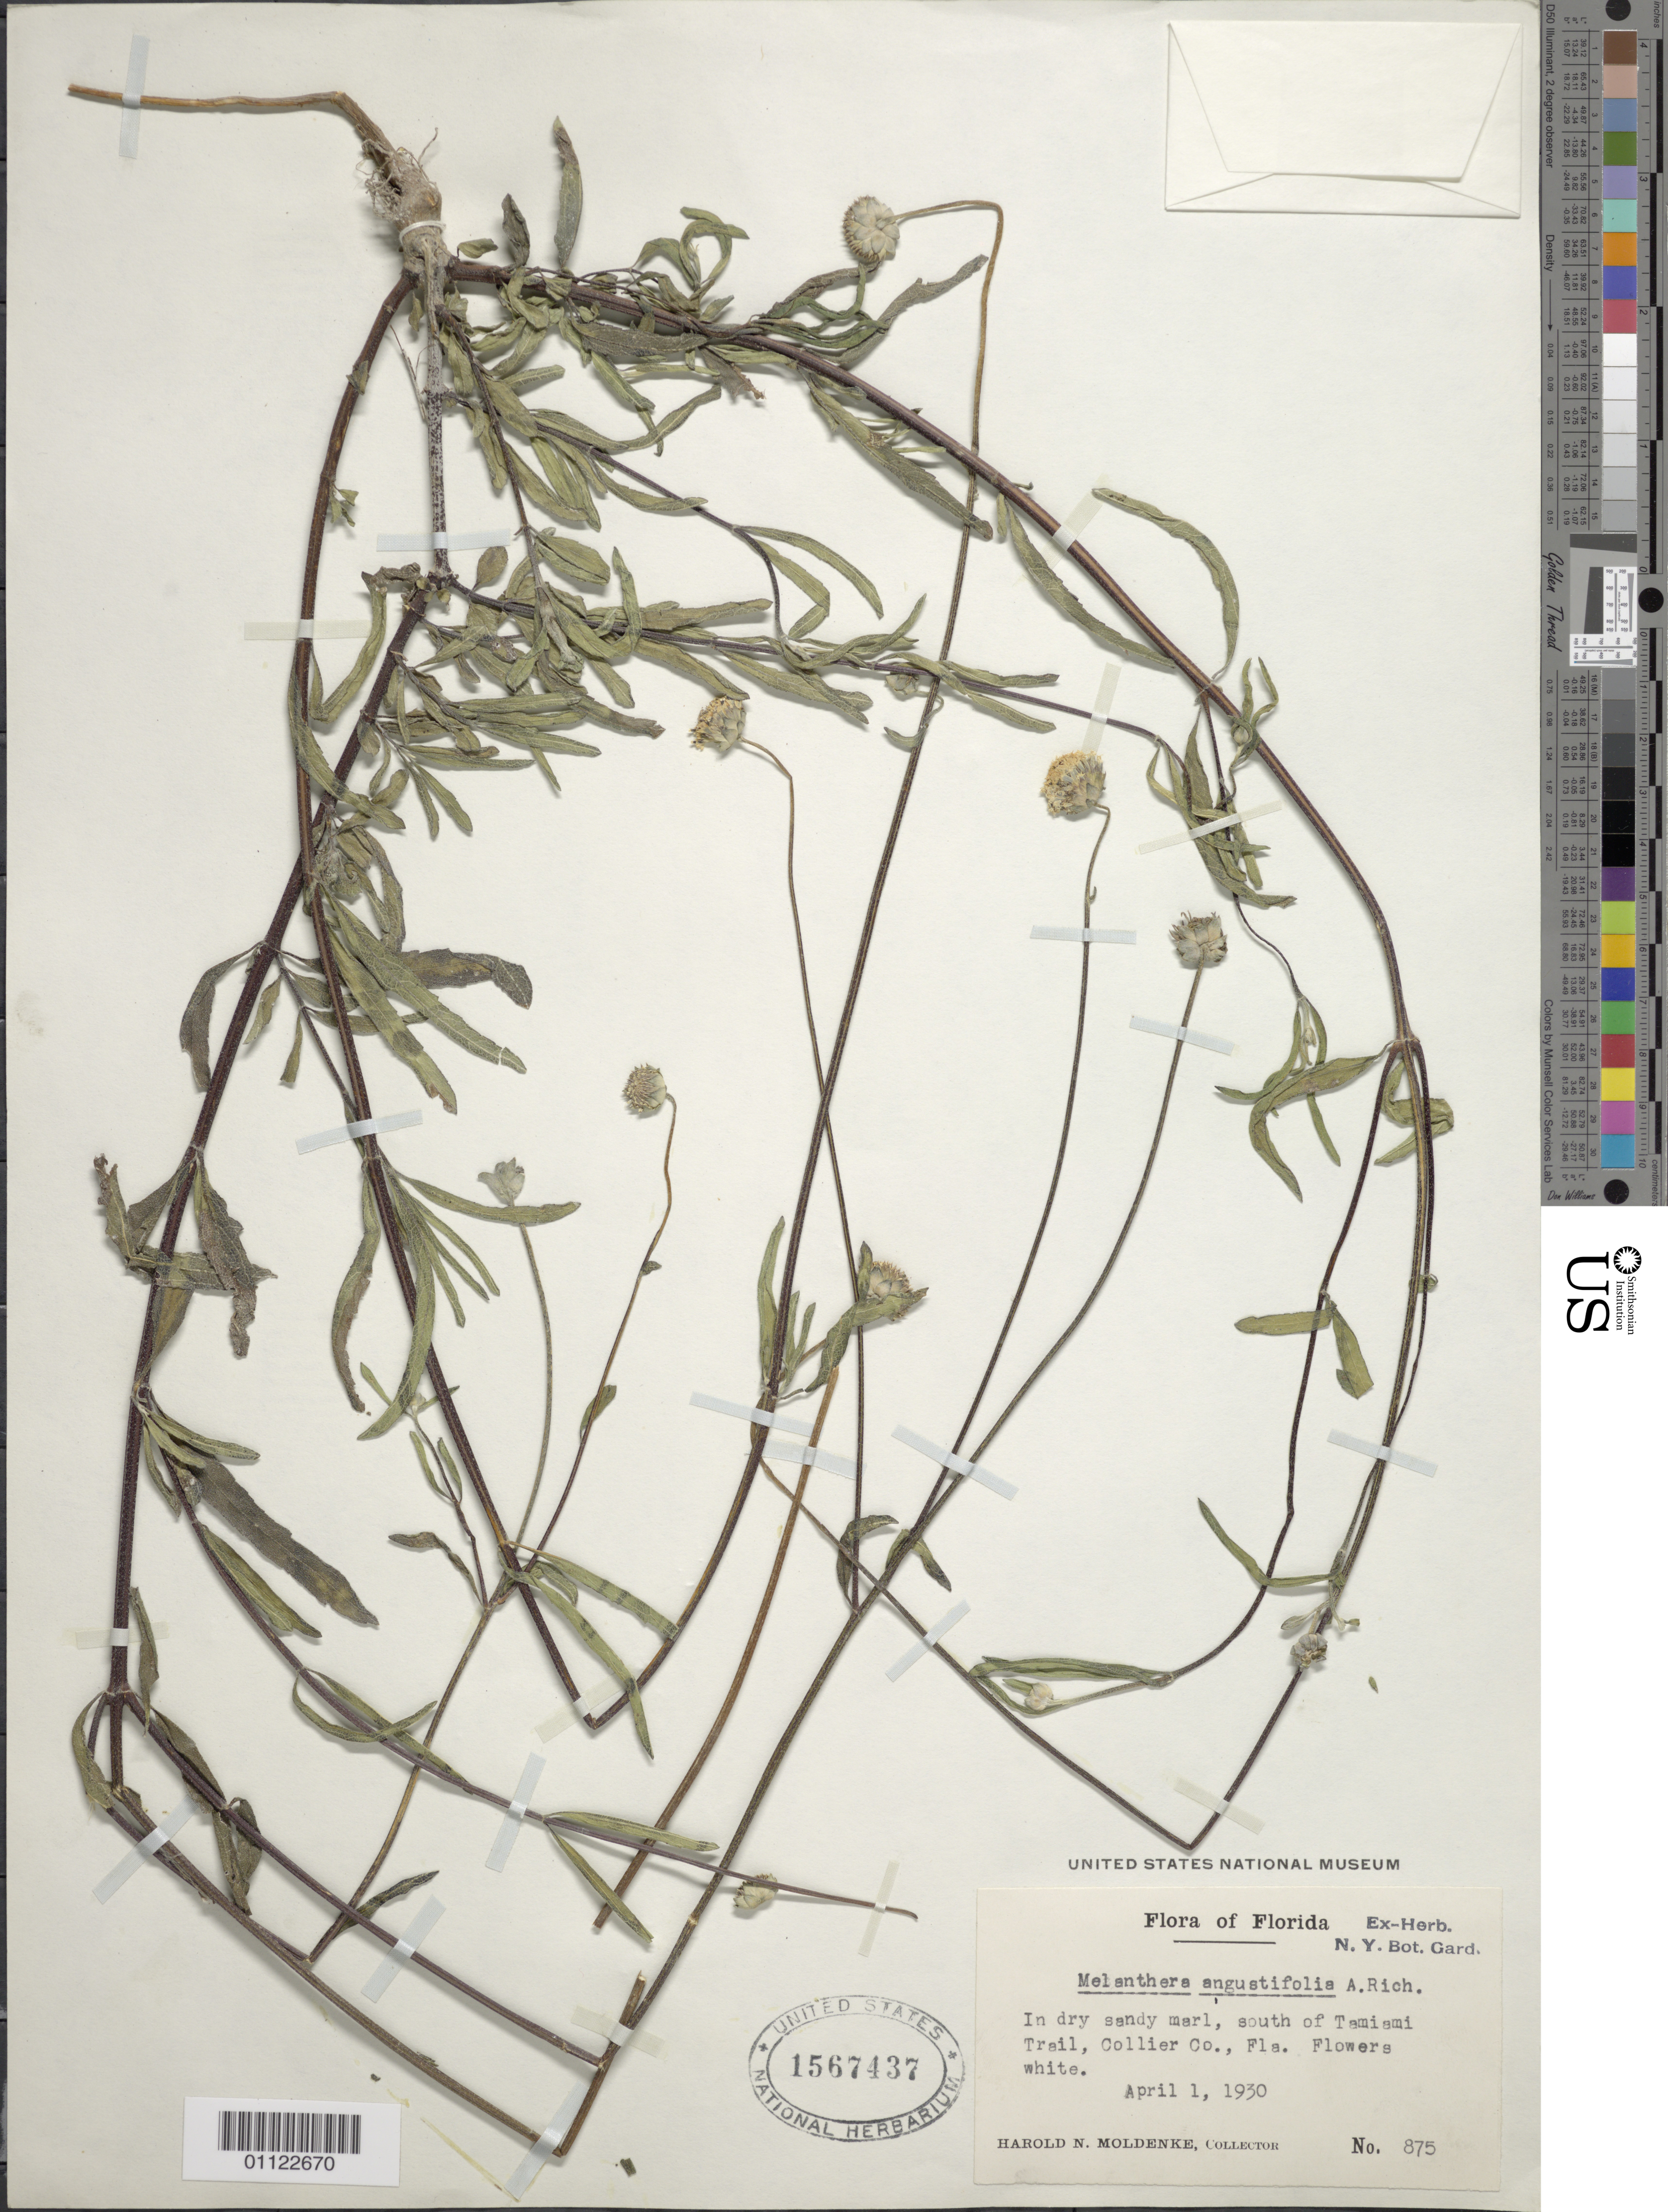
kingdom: Plantae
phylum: Tracheophyta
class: Magnoliopsida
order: Asterales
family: Asteraceae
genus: Melanthera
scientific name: Melanthera angustifolia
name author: A. Rich. in Sagra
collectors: H. N. Moldenke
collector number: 875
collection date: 1930-04-01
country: United States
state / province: Florida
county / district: Collier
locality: south of Tamiami Trail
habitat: In dry sandy marl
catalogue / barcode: US 1567437